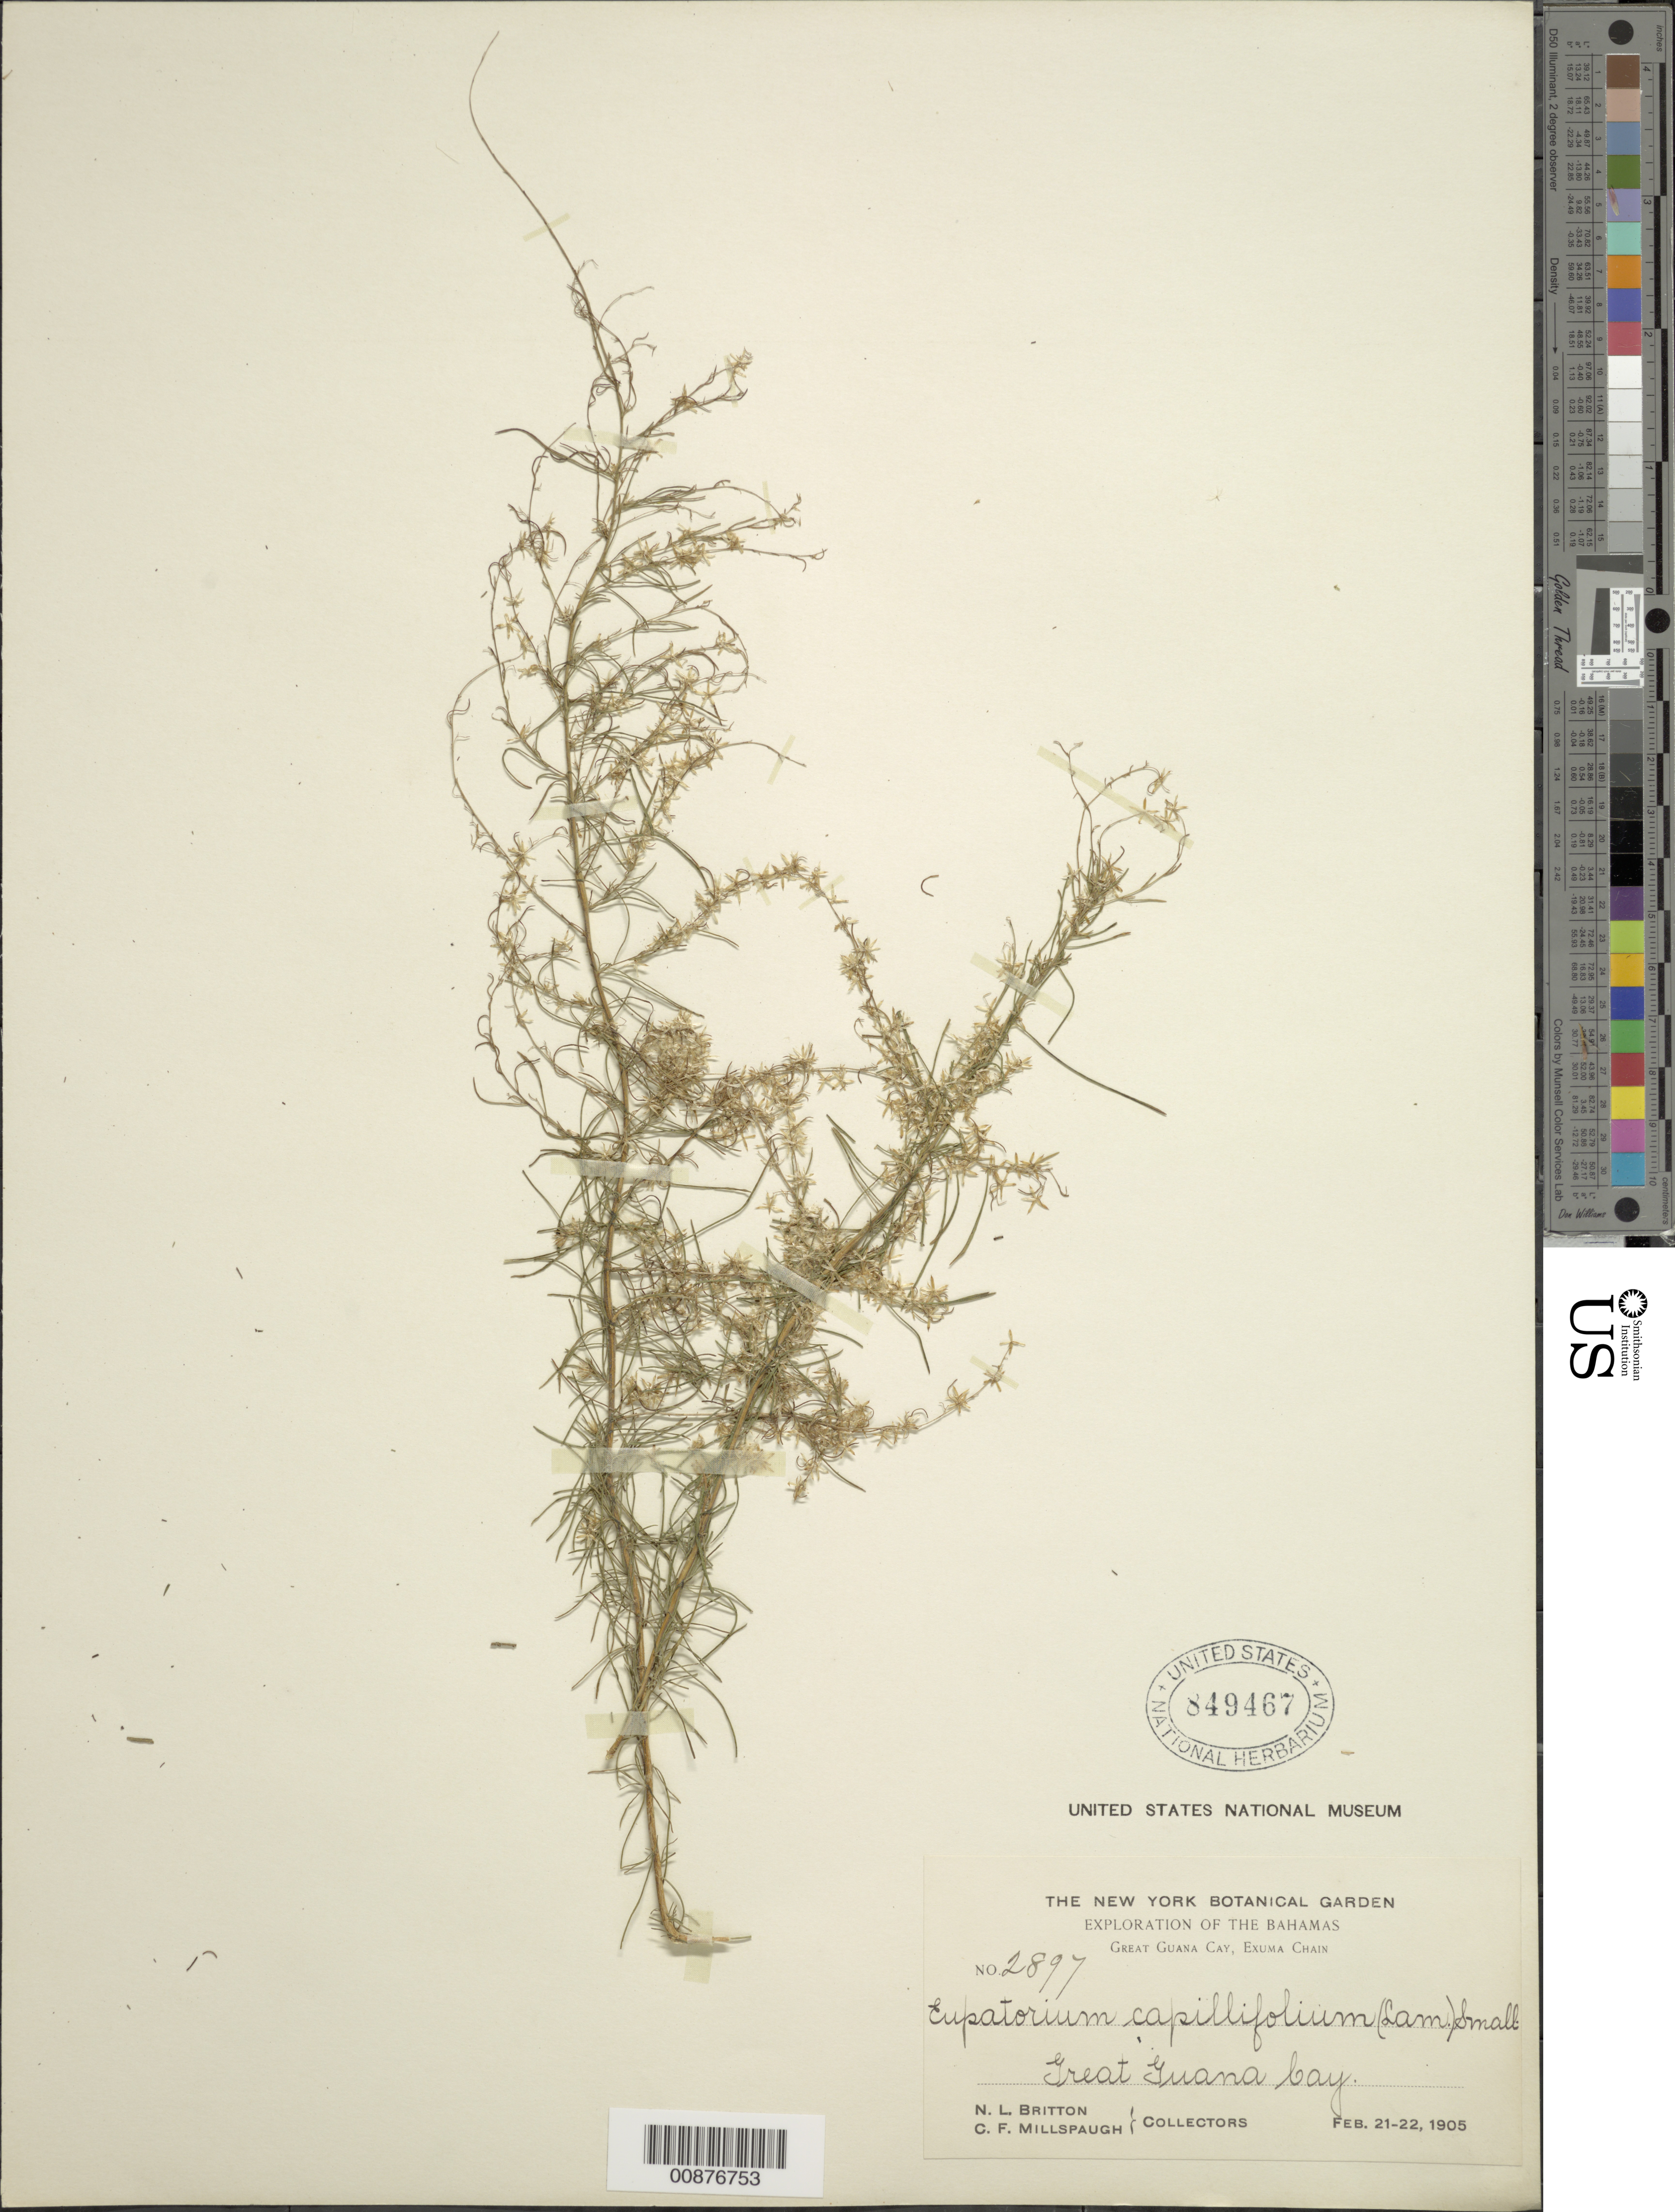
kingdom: Plantae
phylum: Tracheophyta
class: Magnoliopsida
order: Asterales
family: Asteraceae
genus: Eupatorium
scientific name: Eupatorium capillifolium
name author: (Lam.) Small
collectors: N. Britton & C. F. Millspaugh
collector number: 2897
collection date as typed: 21 Feb 1905 to 22 Feb 1905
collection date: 1905-02-21/1905-02-22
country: Bahamas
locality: Great Guana Cay, Exuma Chain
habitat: Cay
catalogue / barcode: US 849467